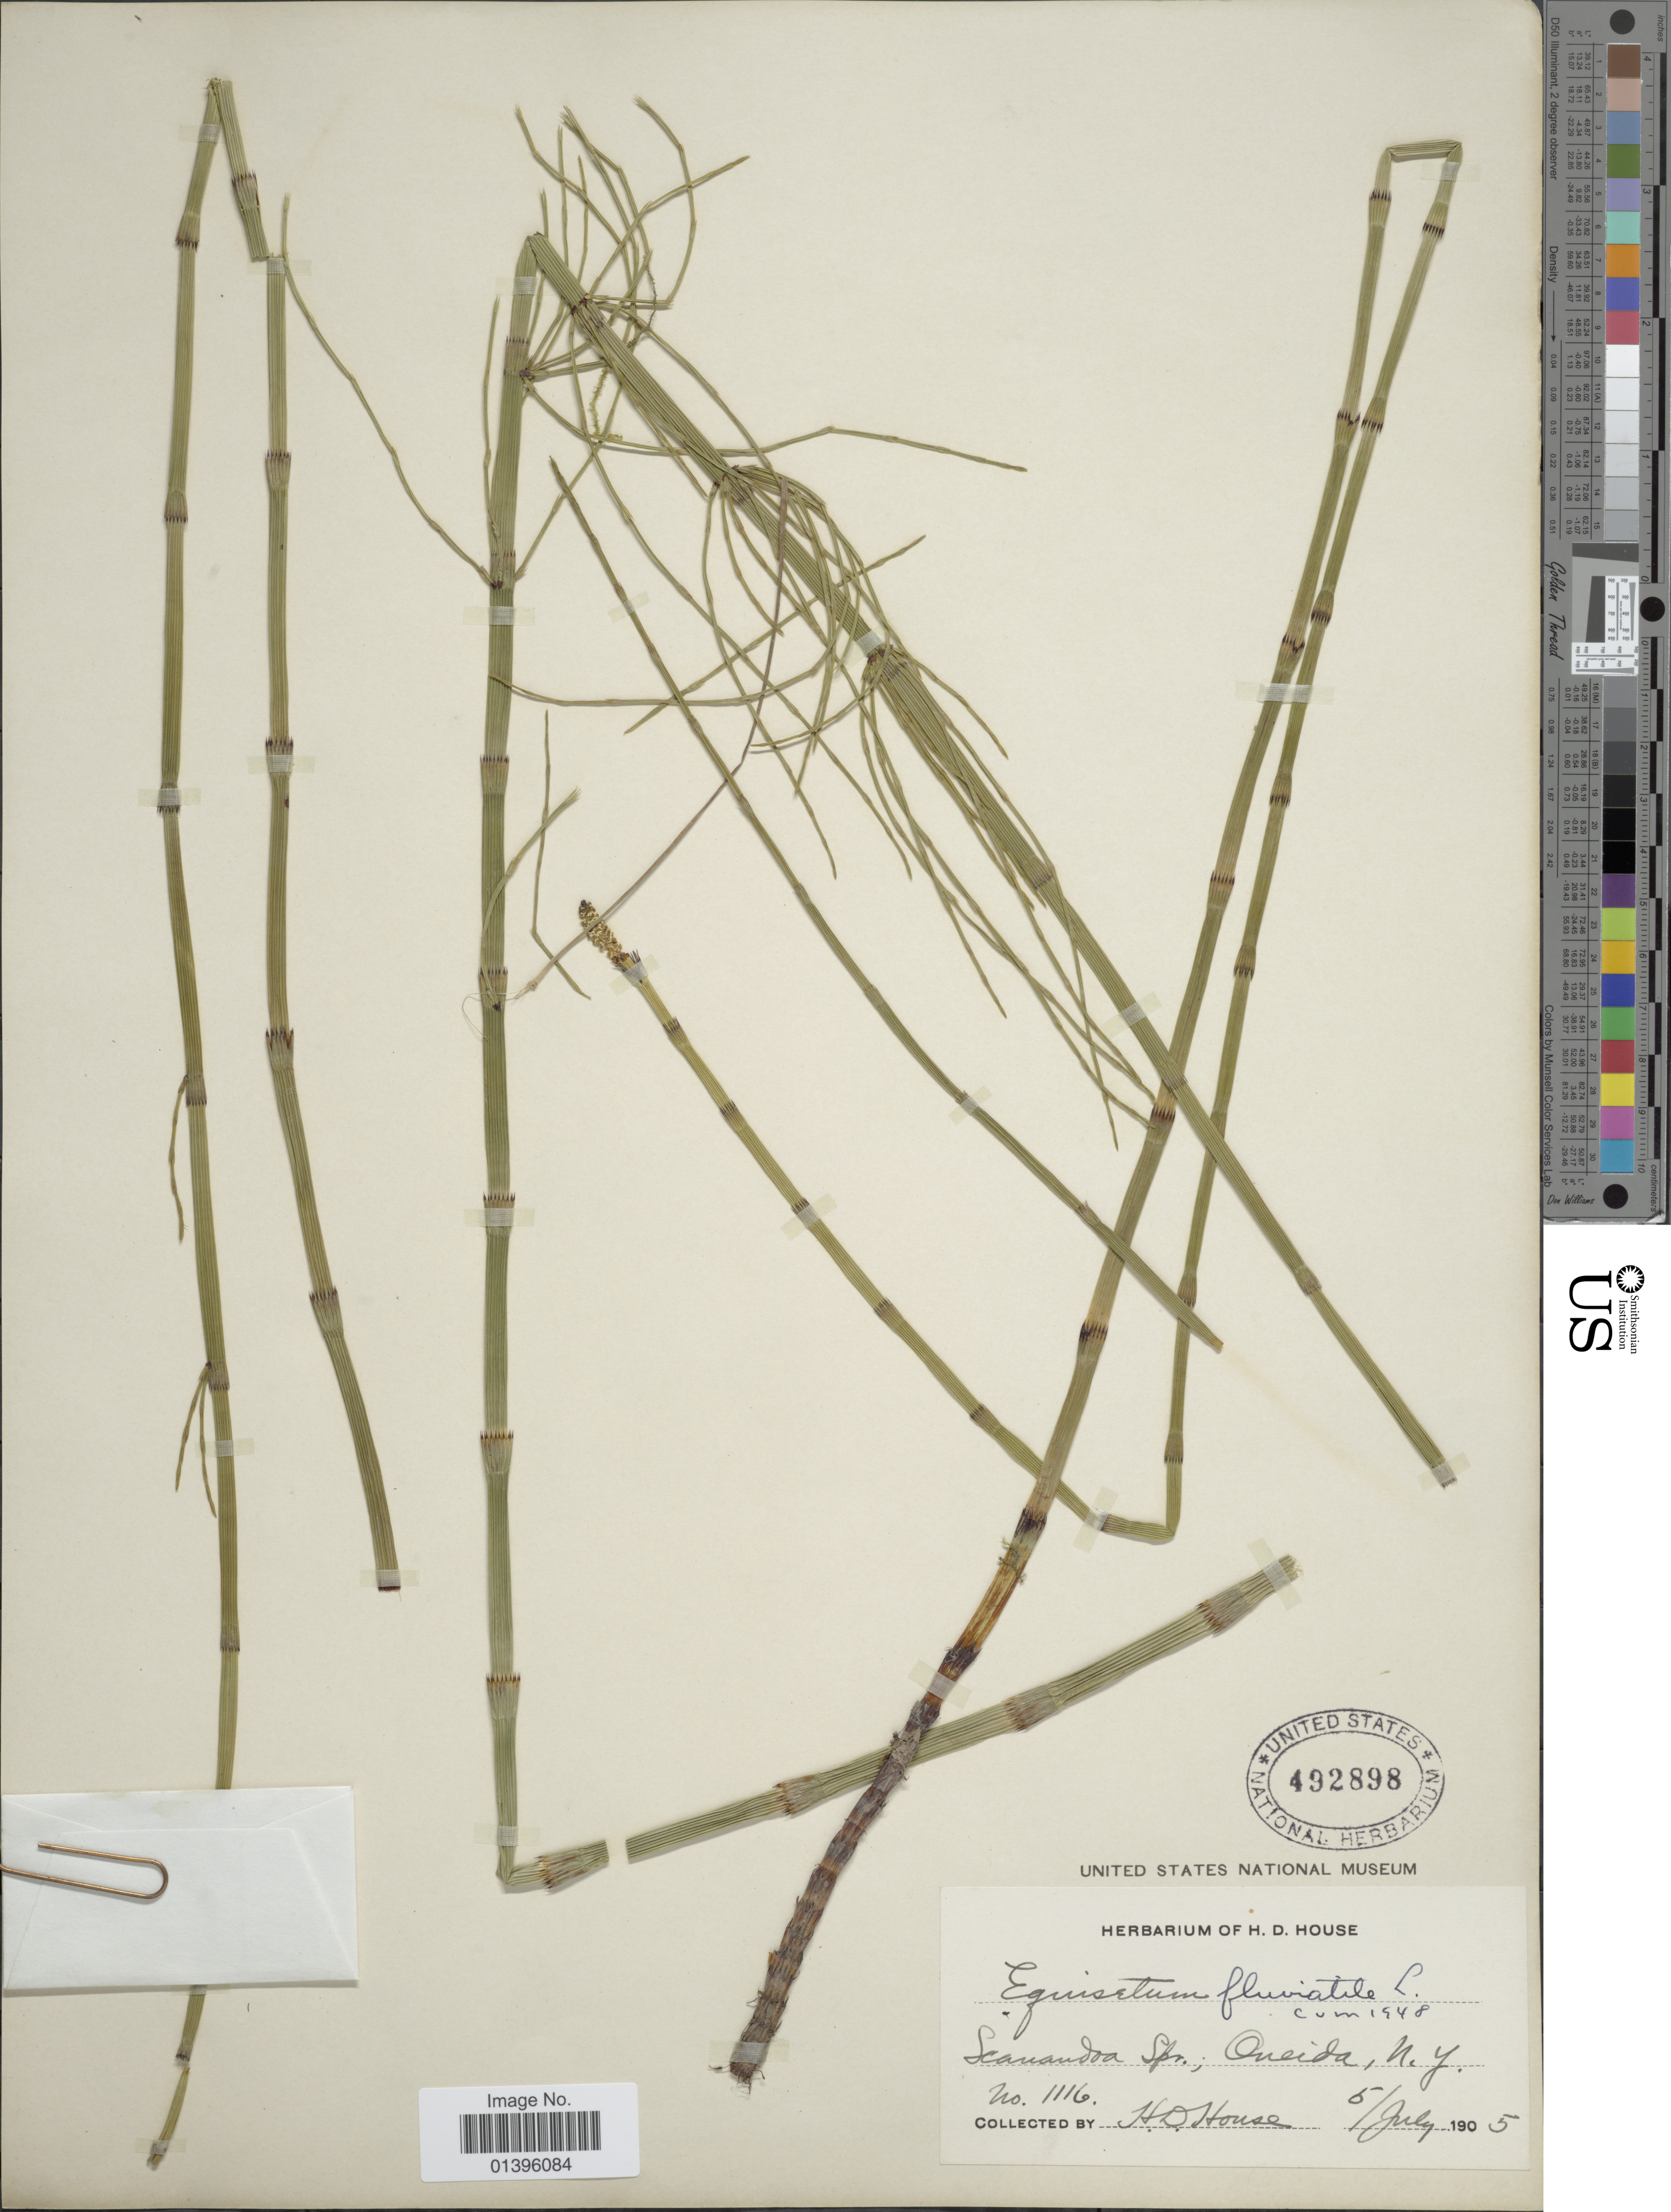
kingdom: Plantae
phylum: Tracheophyta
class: Polypodiopsida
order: Equisetales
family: Equisetaceae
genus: Equisetum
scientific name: Equisetum fluviatile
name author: L.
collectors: H. D. House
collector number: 1116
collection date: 1905-07-05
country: United States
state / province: New York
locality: Scanandoa Spr., Oneida.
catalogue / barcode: US 492898